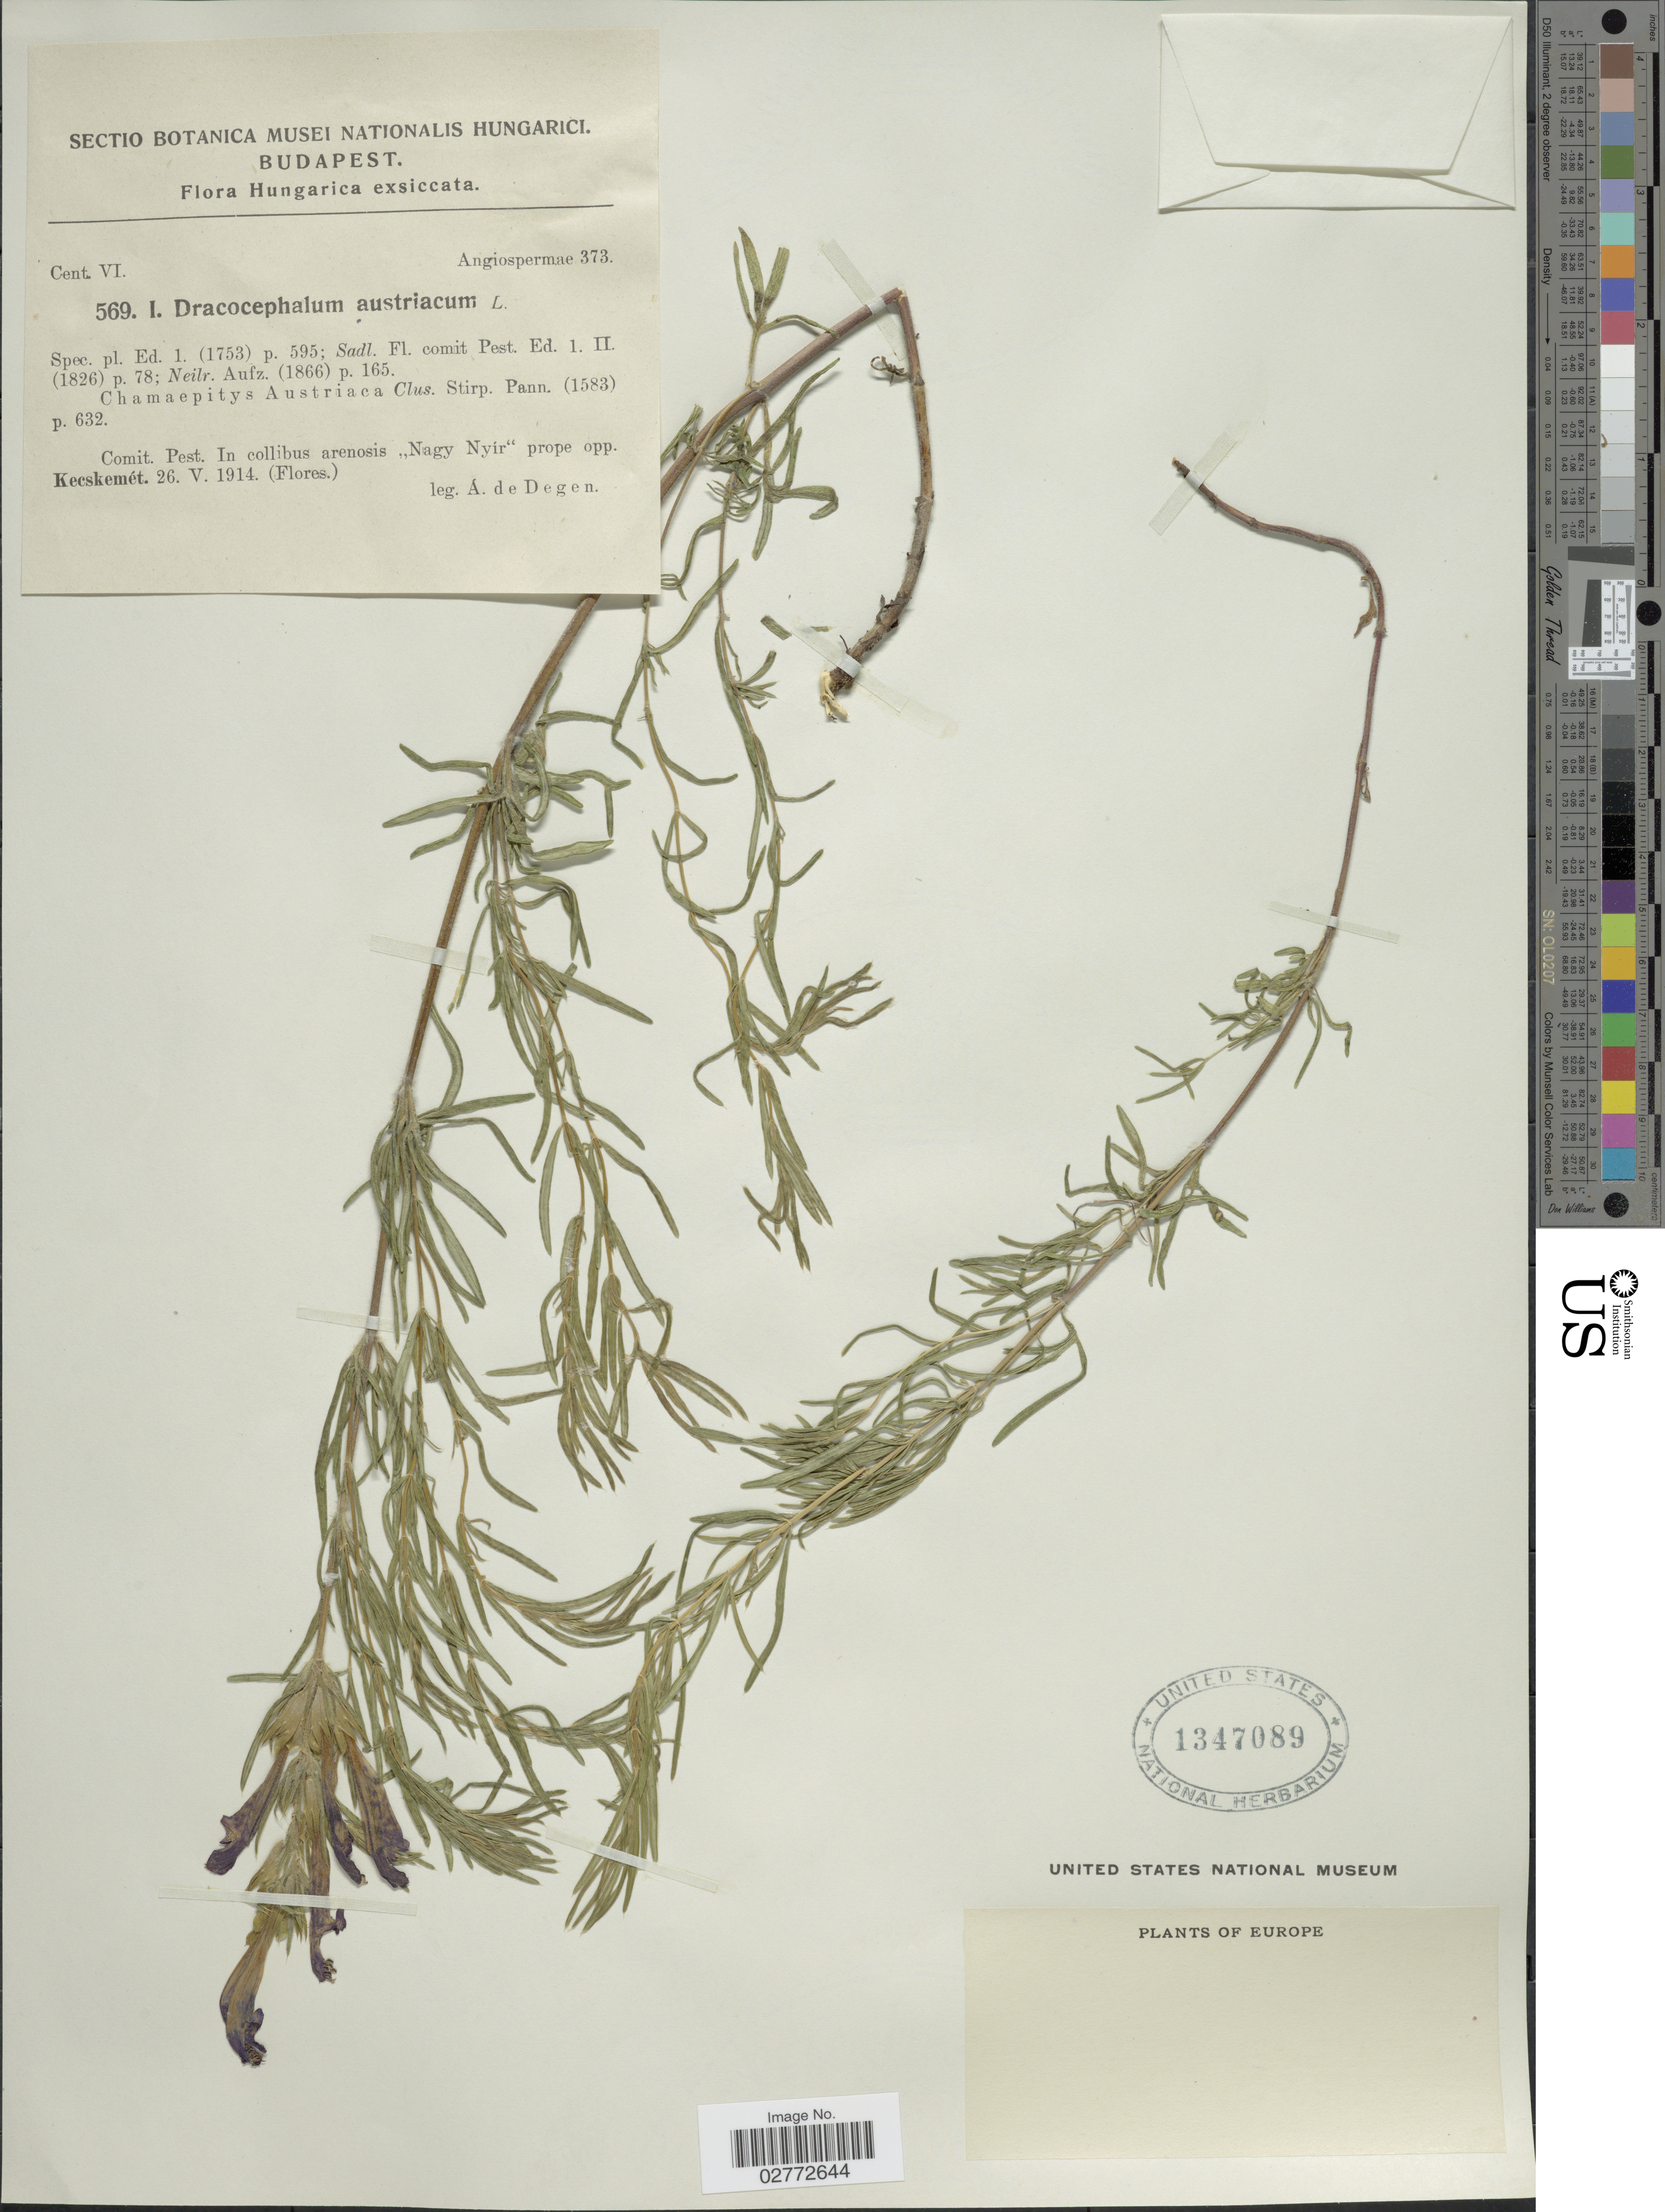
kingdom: Plantae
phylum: Tracheophyta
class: Magnoliopsida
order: Lamiales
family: Lamiaceae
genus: Dracocephalum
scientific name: Dracocephalum austriacum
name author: L.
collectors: A. Degen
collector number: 569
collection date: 1914-05-26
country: Hungary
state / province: Pest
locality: Hungarica. Comit. Pest. In collibus arenosis "Nagy Nyir" prope opp. Kecskemét.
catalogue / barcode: US 1347089